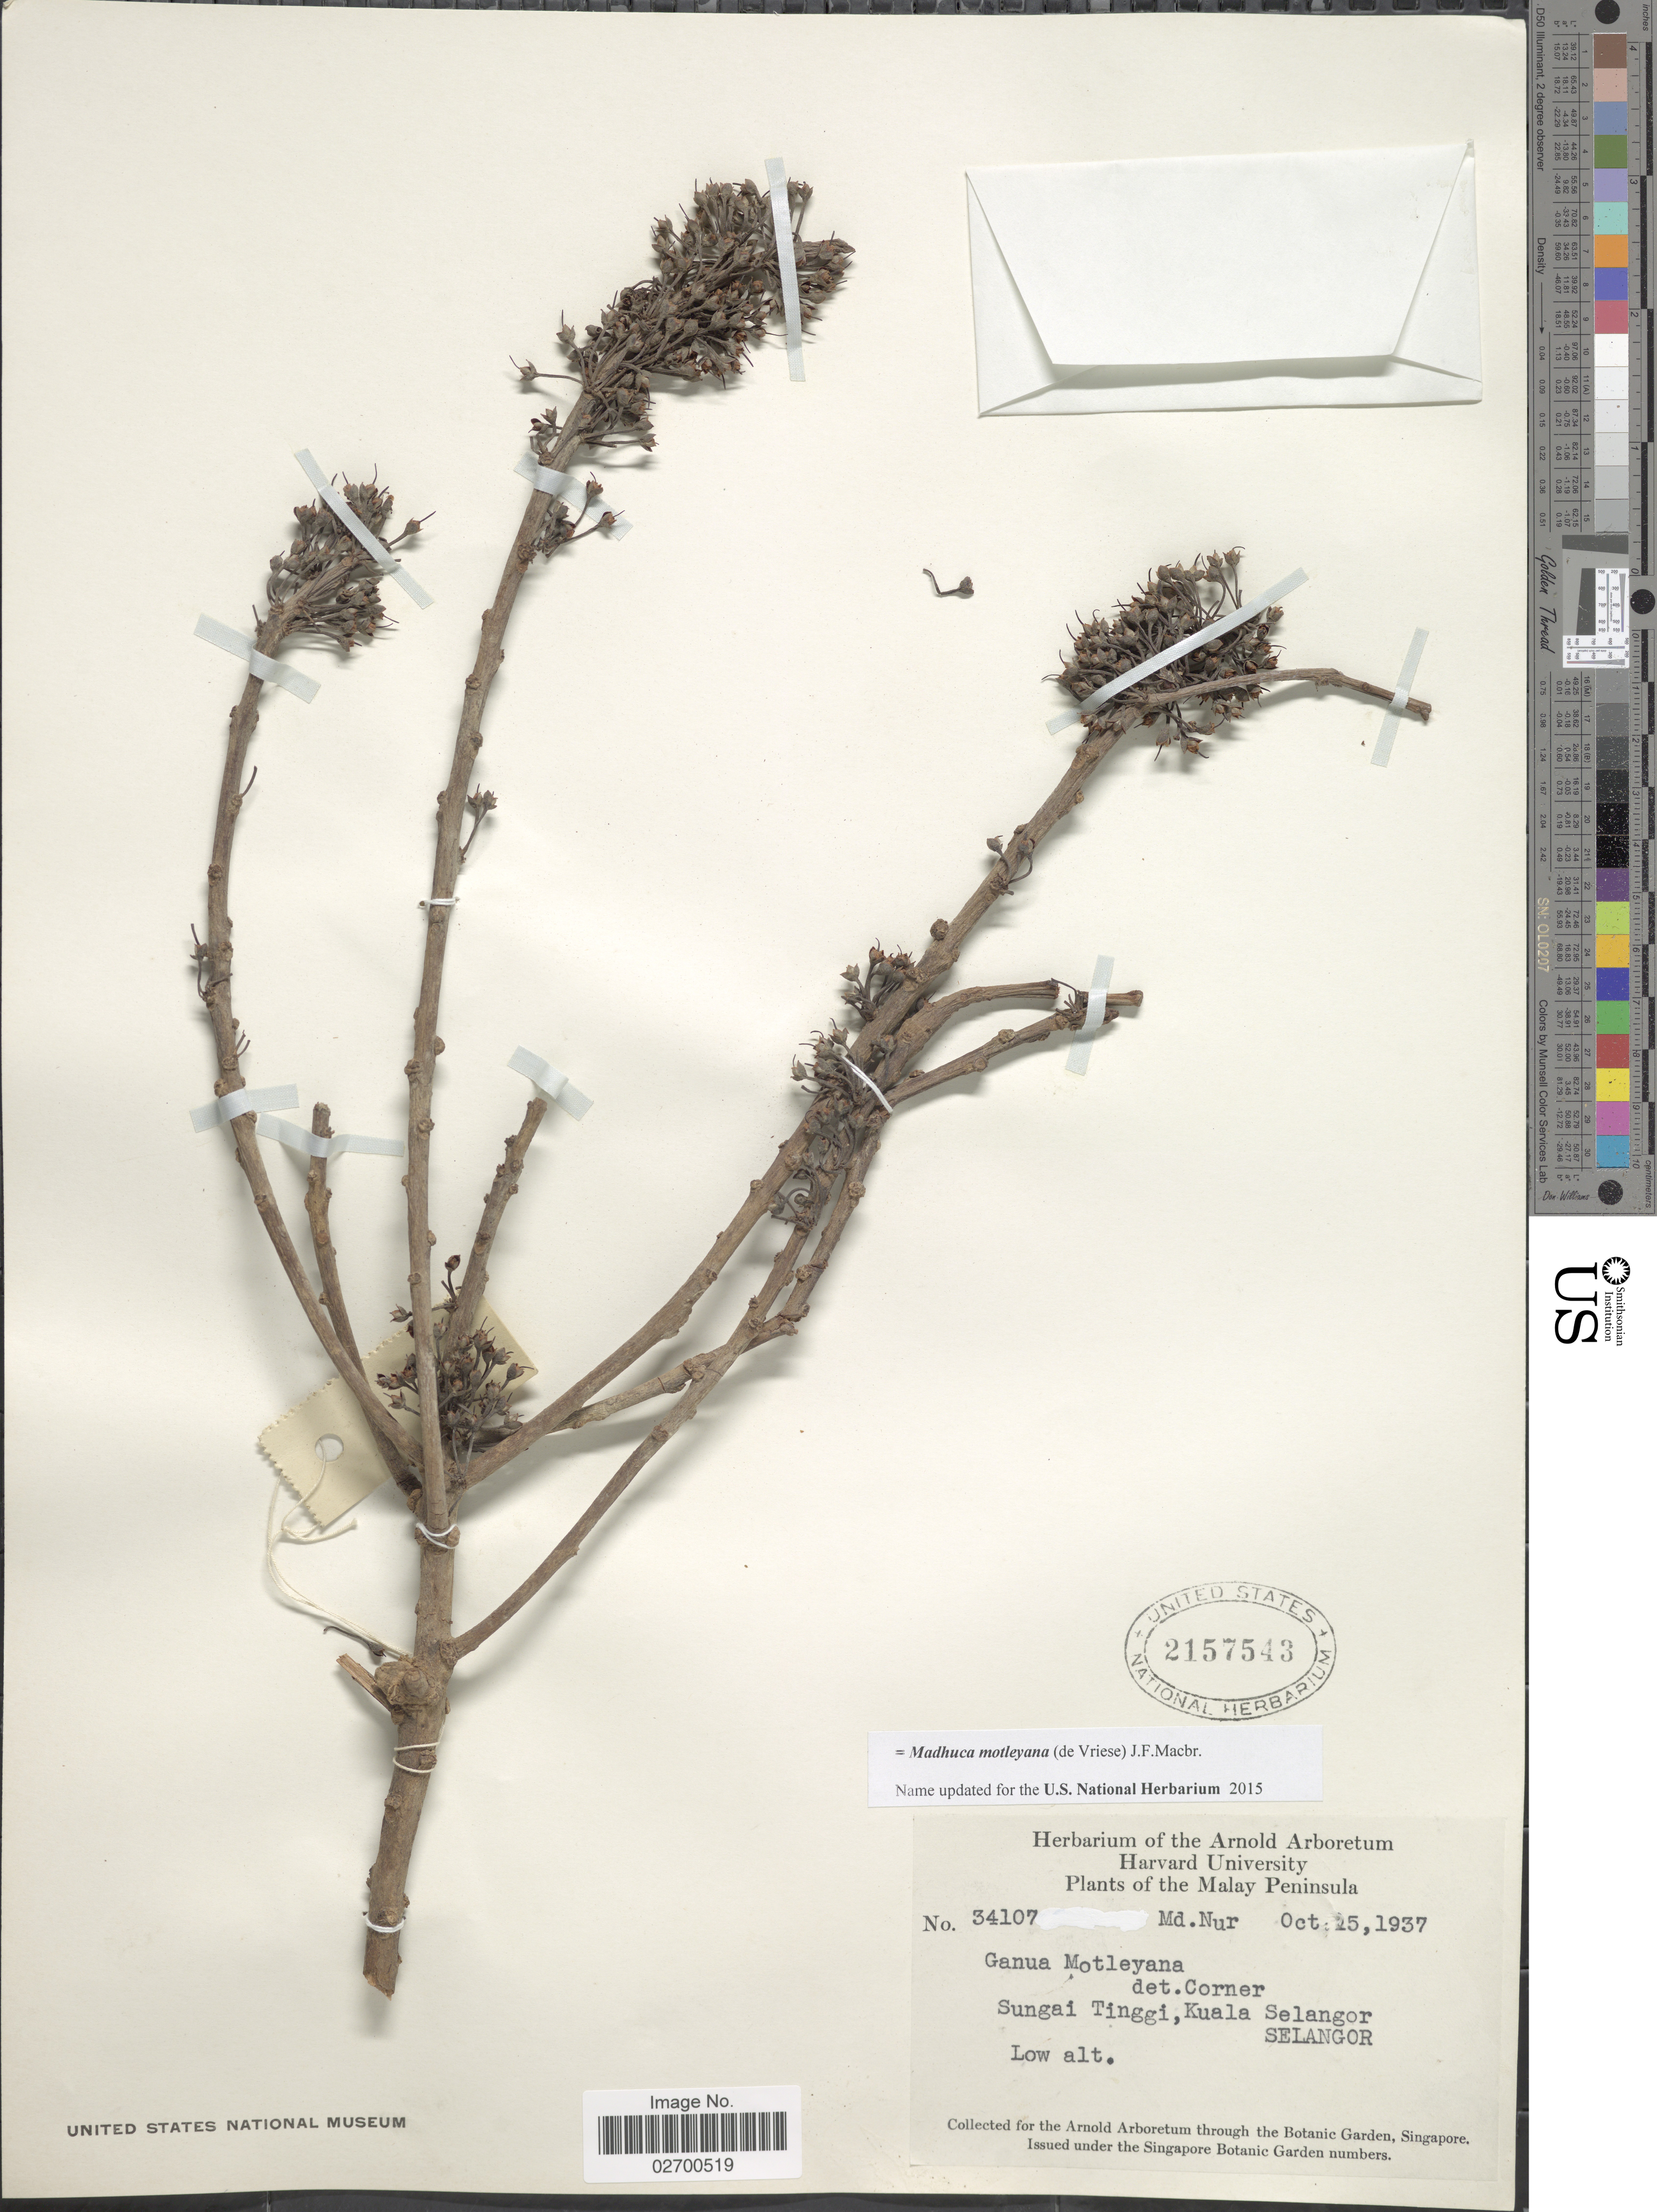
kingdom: Plantae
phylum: Tracheophyta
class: Magnoliopsida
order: Ericales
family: Sapotaceae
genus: Madhuca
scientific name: Madhuca motleyana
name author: (J.F. Macbr.) de Vriese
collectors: -. Nur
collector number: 34107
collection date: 1937-10-25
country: Malaysia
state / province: Selangor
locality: Malay Peninsula. Sungai Tinggi, Kuala Selangor, Selangor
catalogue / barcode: US 2157543